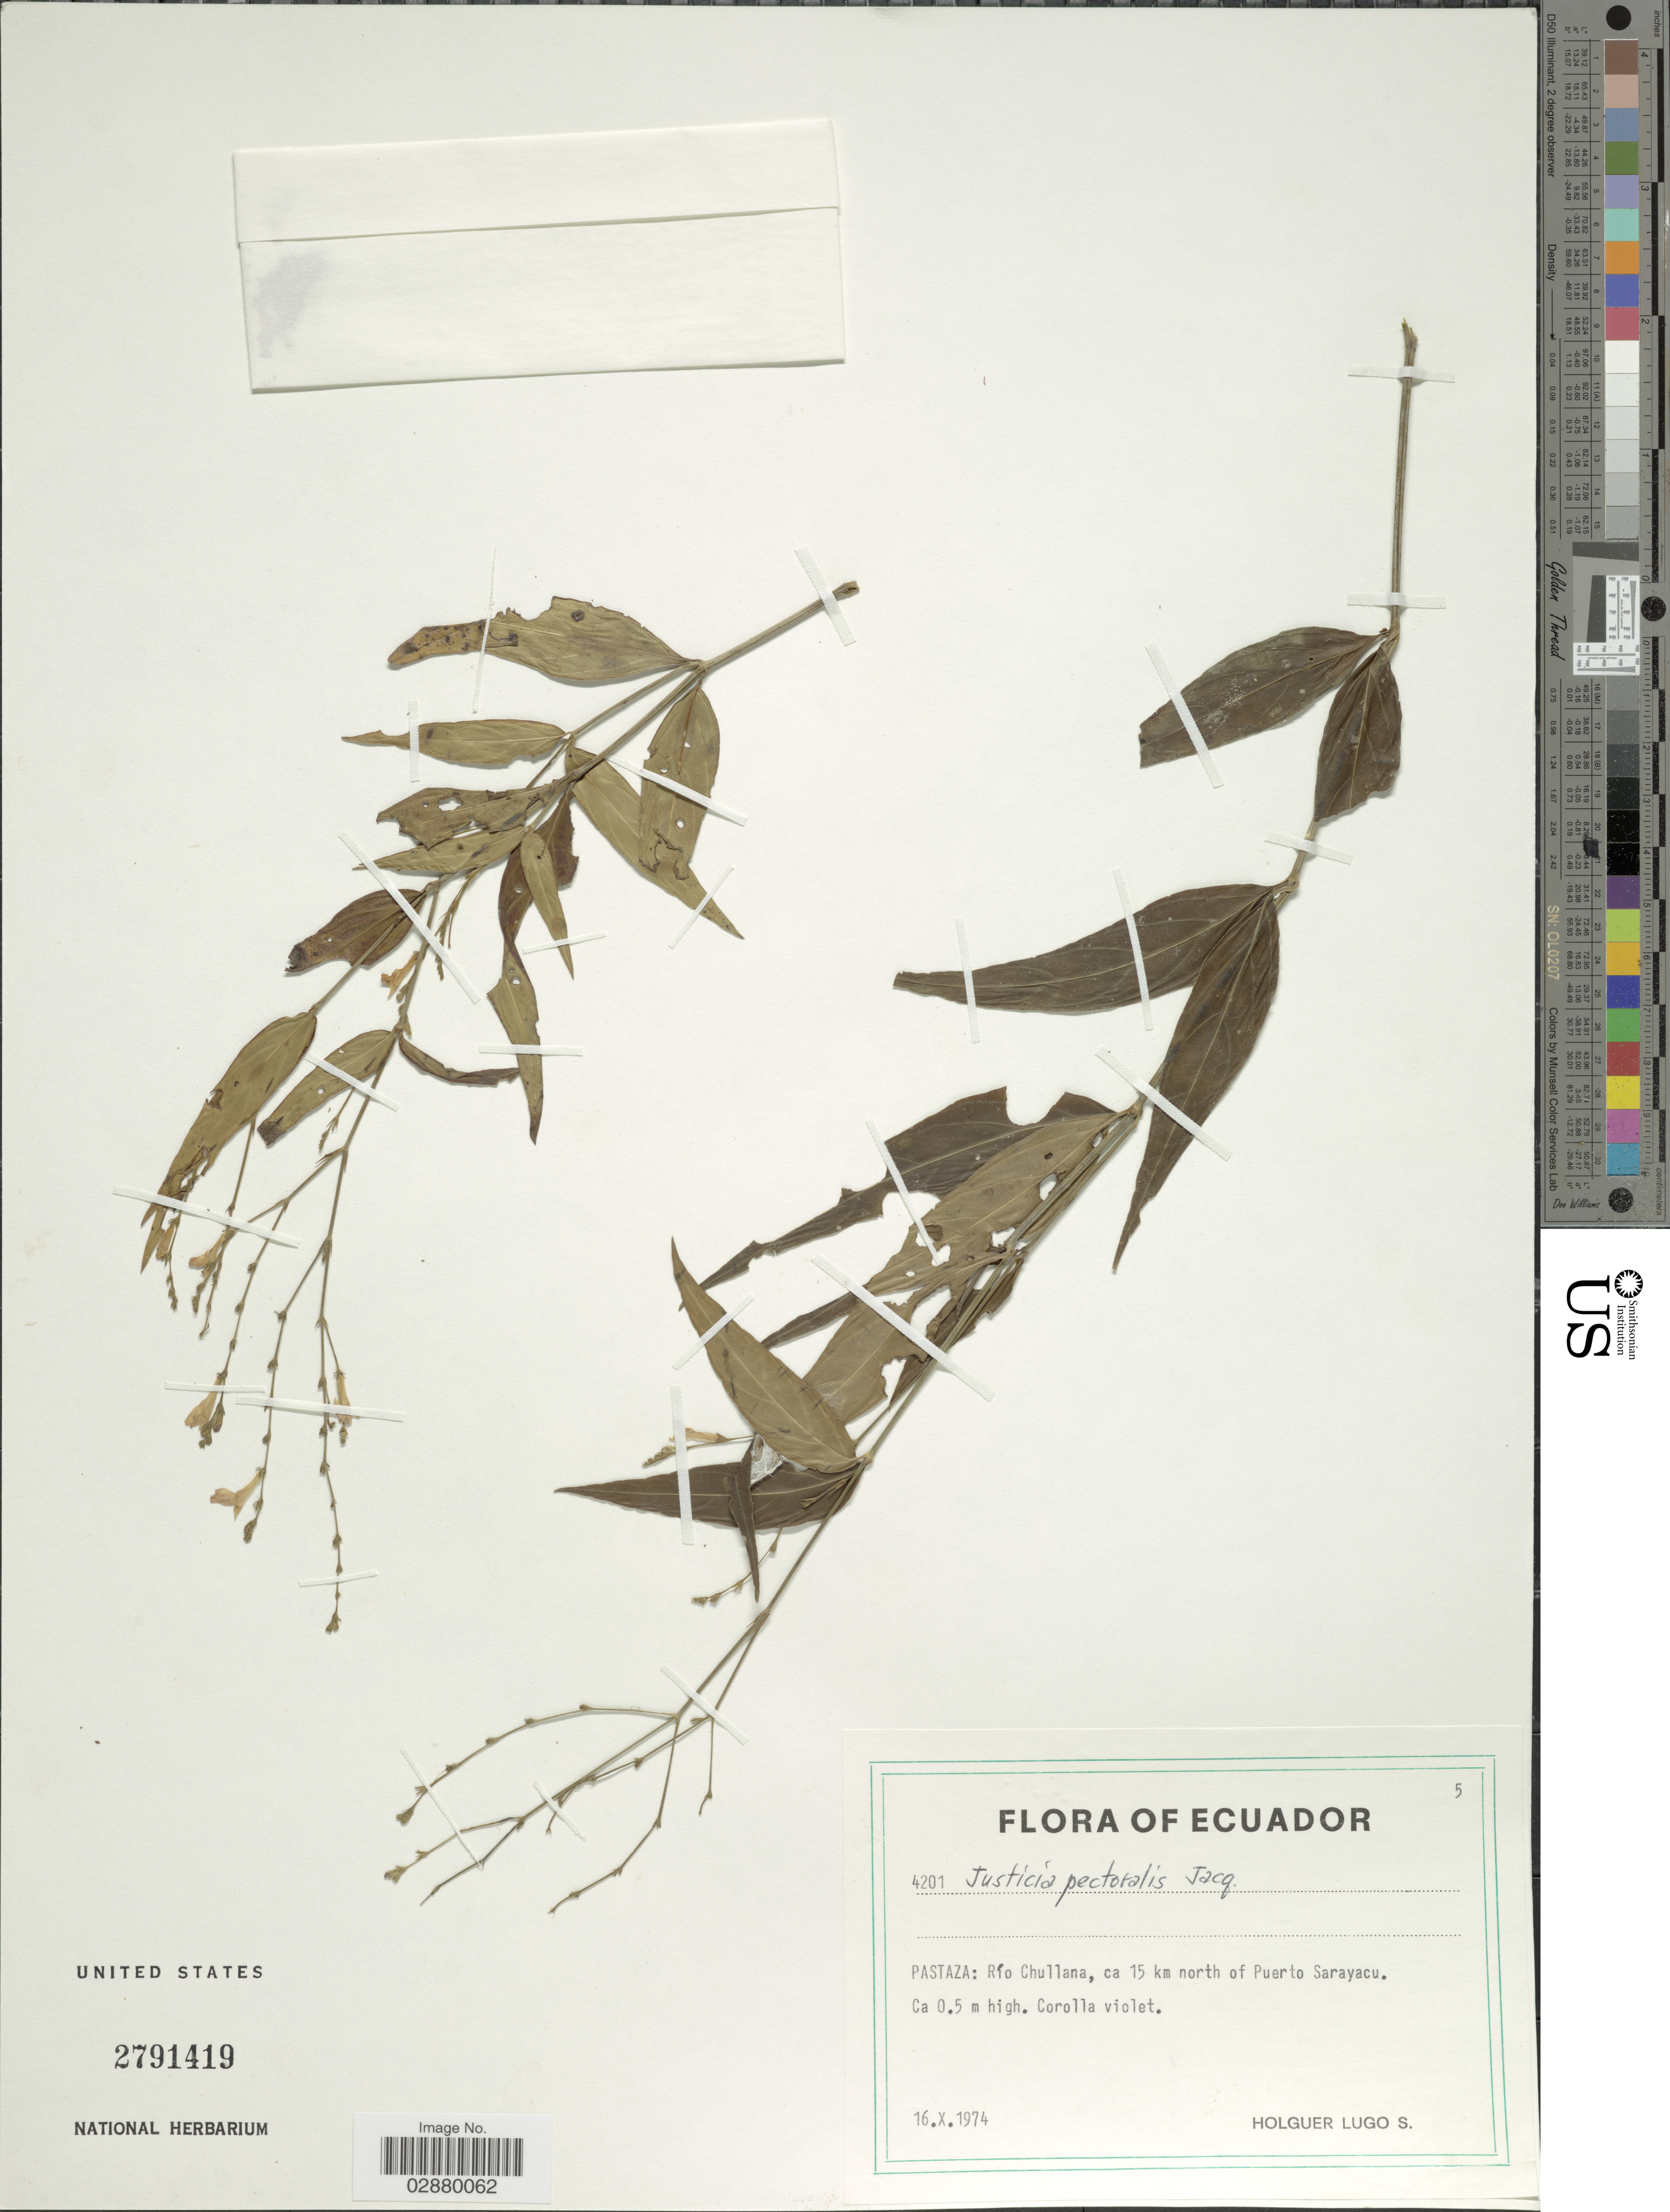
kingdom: Plantae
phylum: Tracheophyta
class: Magnoliopsida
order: Lamiales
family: Acanthaceae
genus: Justicia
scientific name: Justicia pectoralis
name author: Jacq.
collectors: H. Lugo S.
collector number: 4201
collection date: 1974-10-16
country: Ecuador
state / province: Pastaza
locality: Río Chullana, ca 15 km north of Puerto Sarayacu.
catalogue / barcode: US 2791419